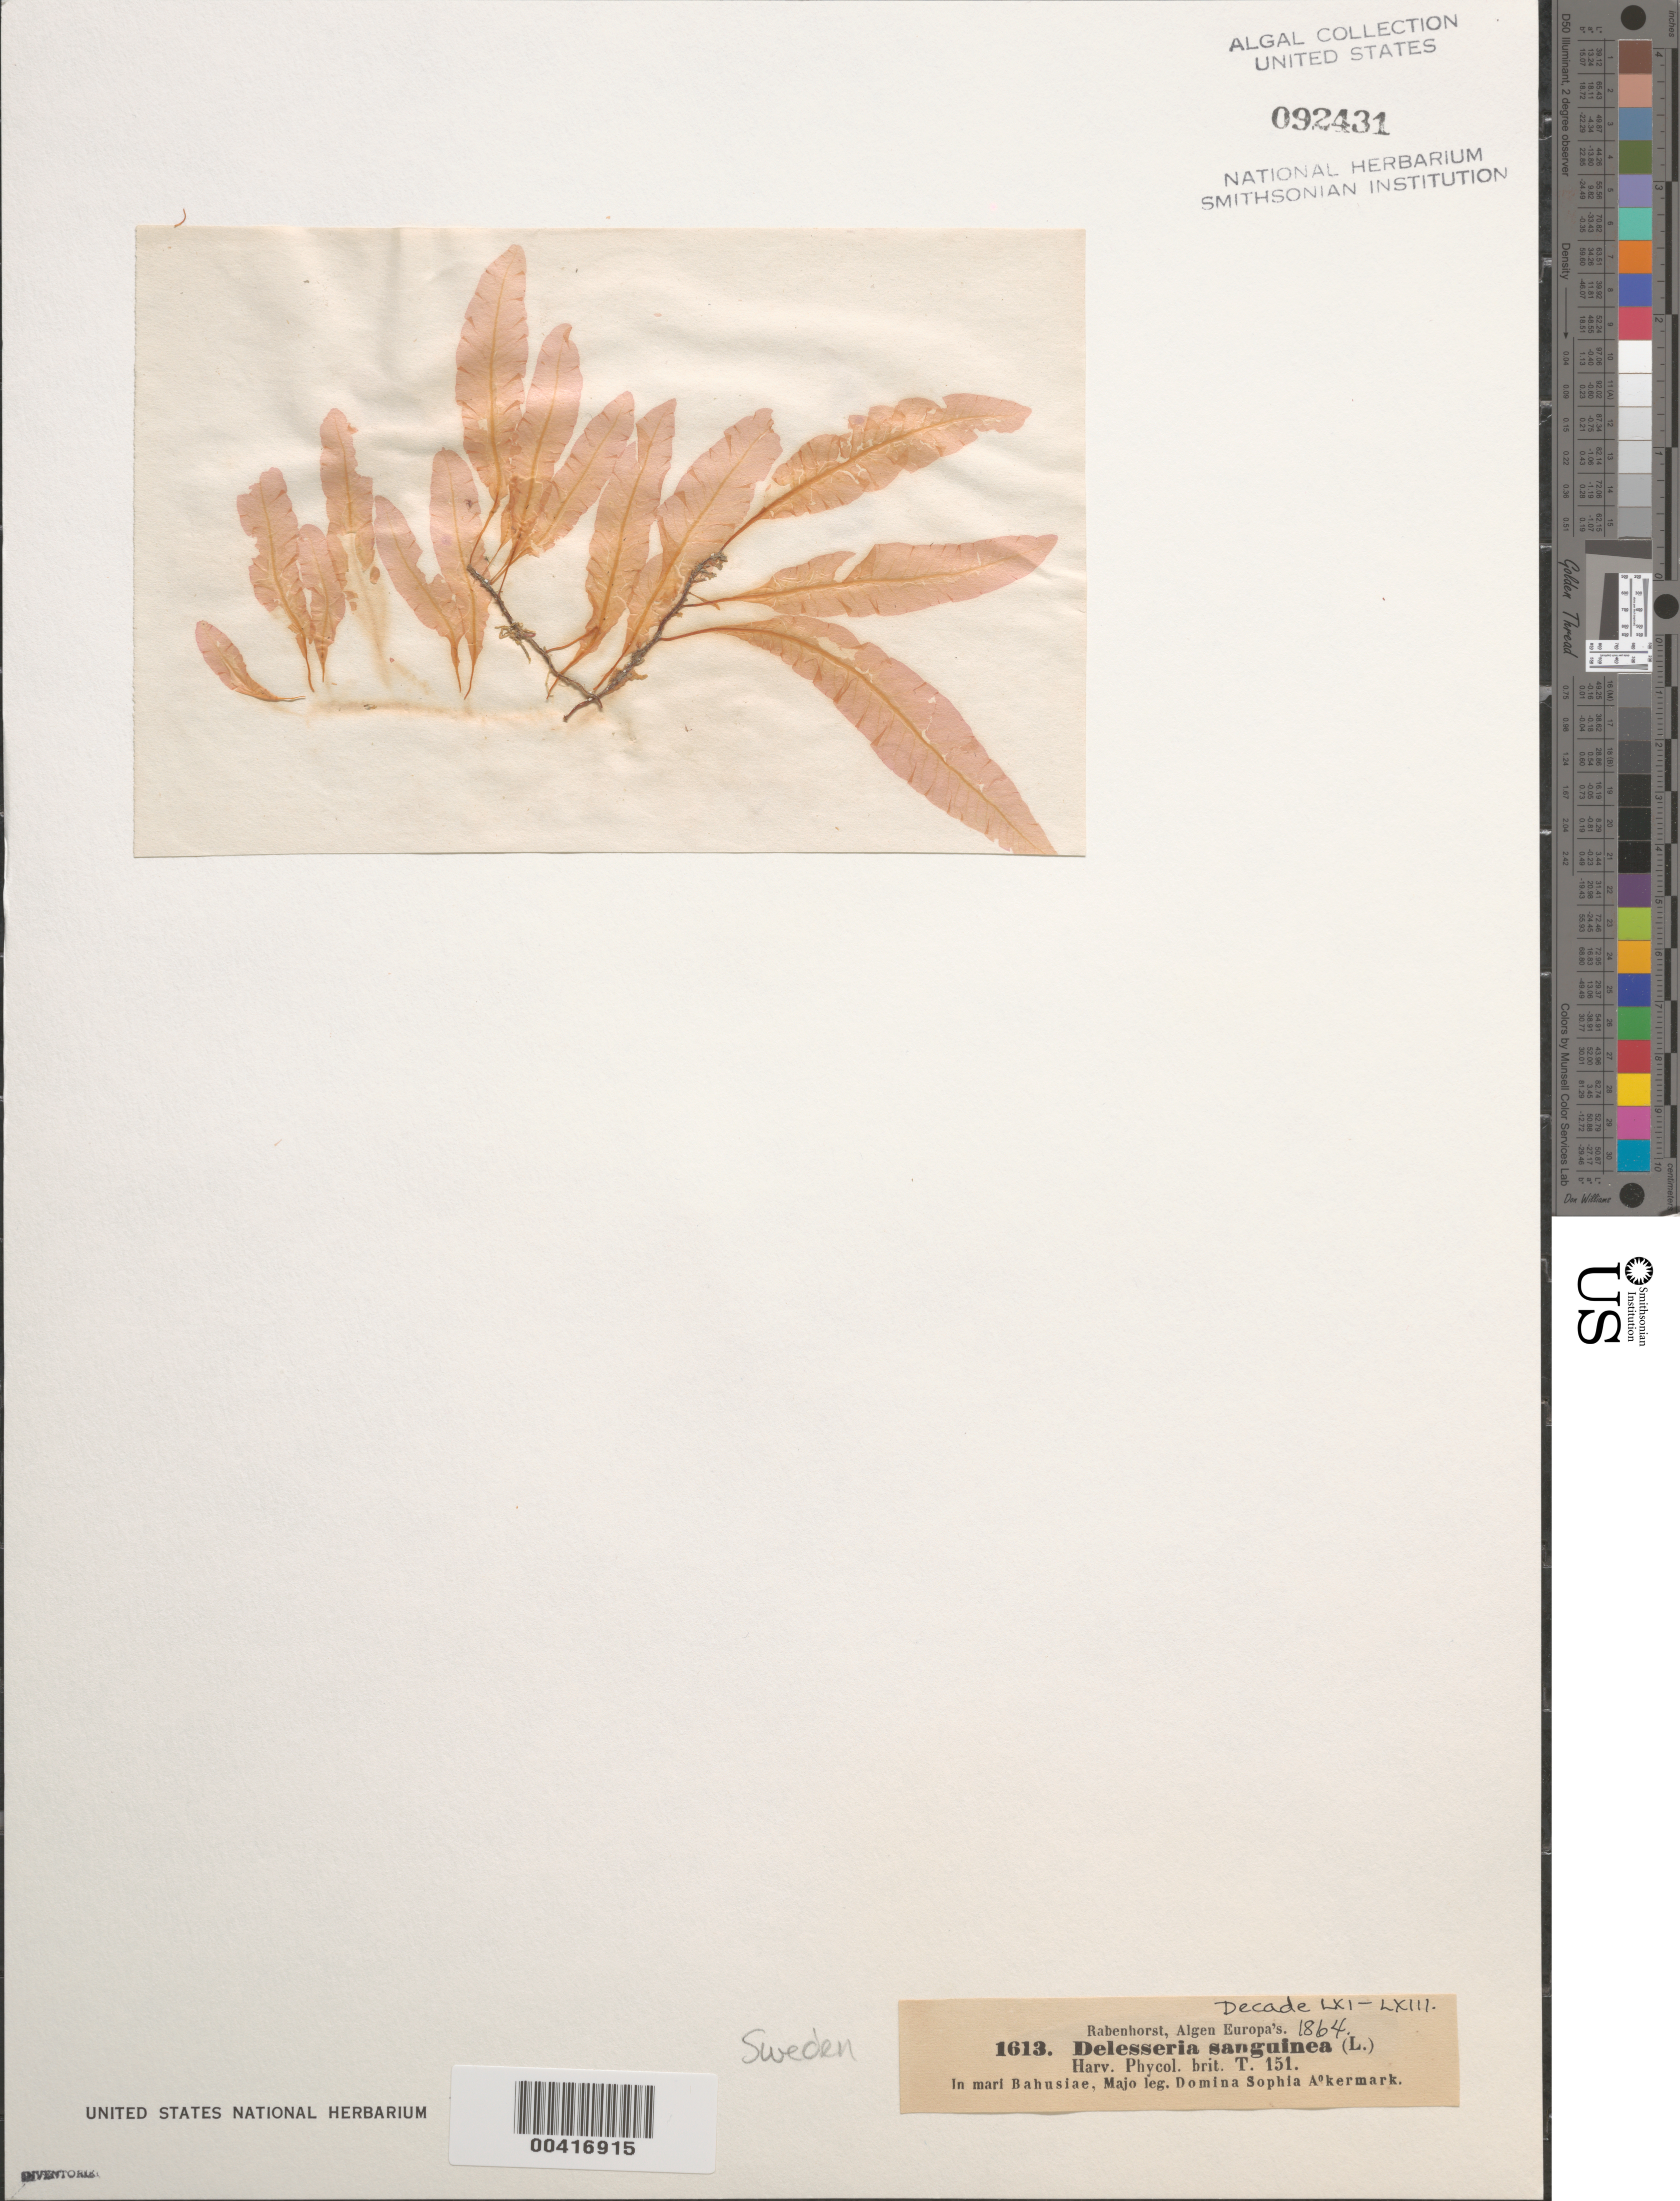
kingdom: Plantae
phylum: Rhodophyta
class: Florideophyceae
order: Ceramiales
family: Delesseriaceae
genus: Delesseria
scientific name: Delesseria sanguinea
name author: (Huds.) J.V.Lamouroux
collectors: S. Akermark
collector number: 1613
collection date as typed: May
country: Sweden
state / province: Västra Götaland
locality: Bohus Bay (Mari Bahusiae)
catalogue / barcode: US 92431